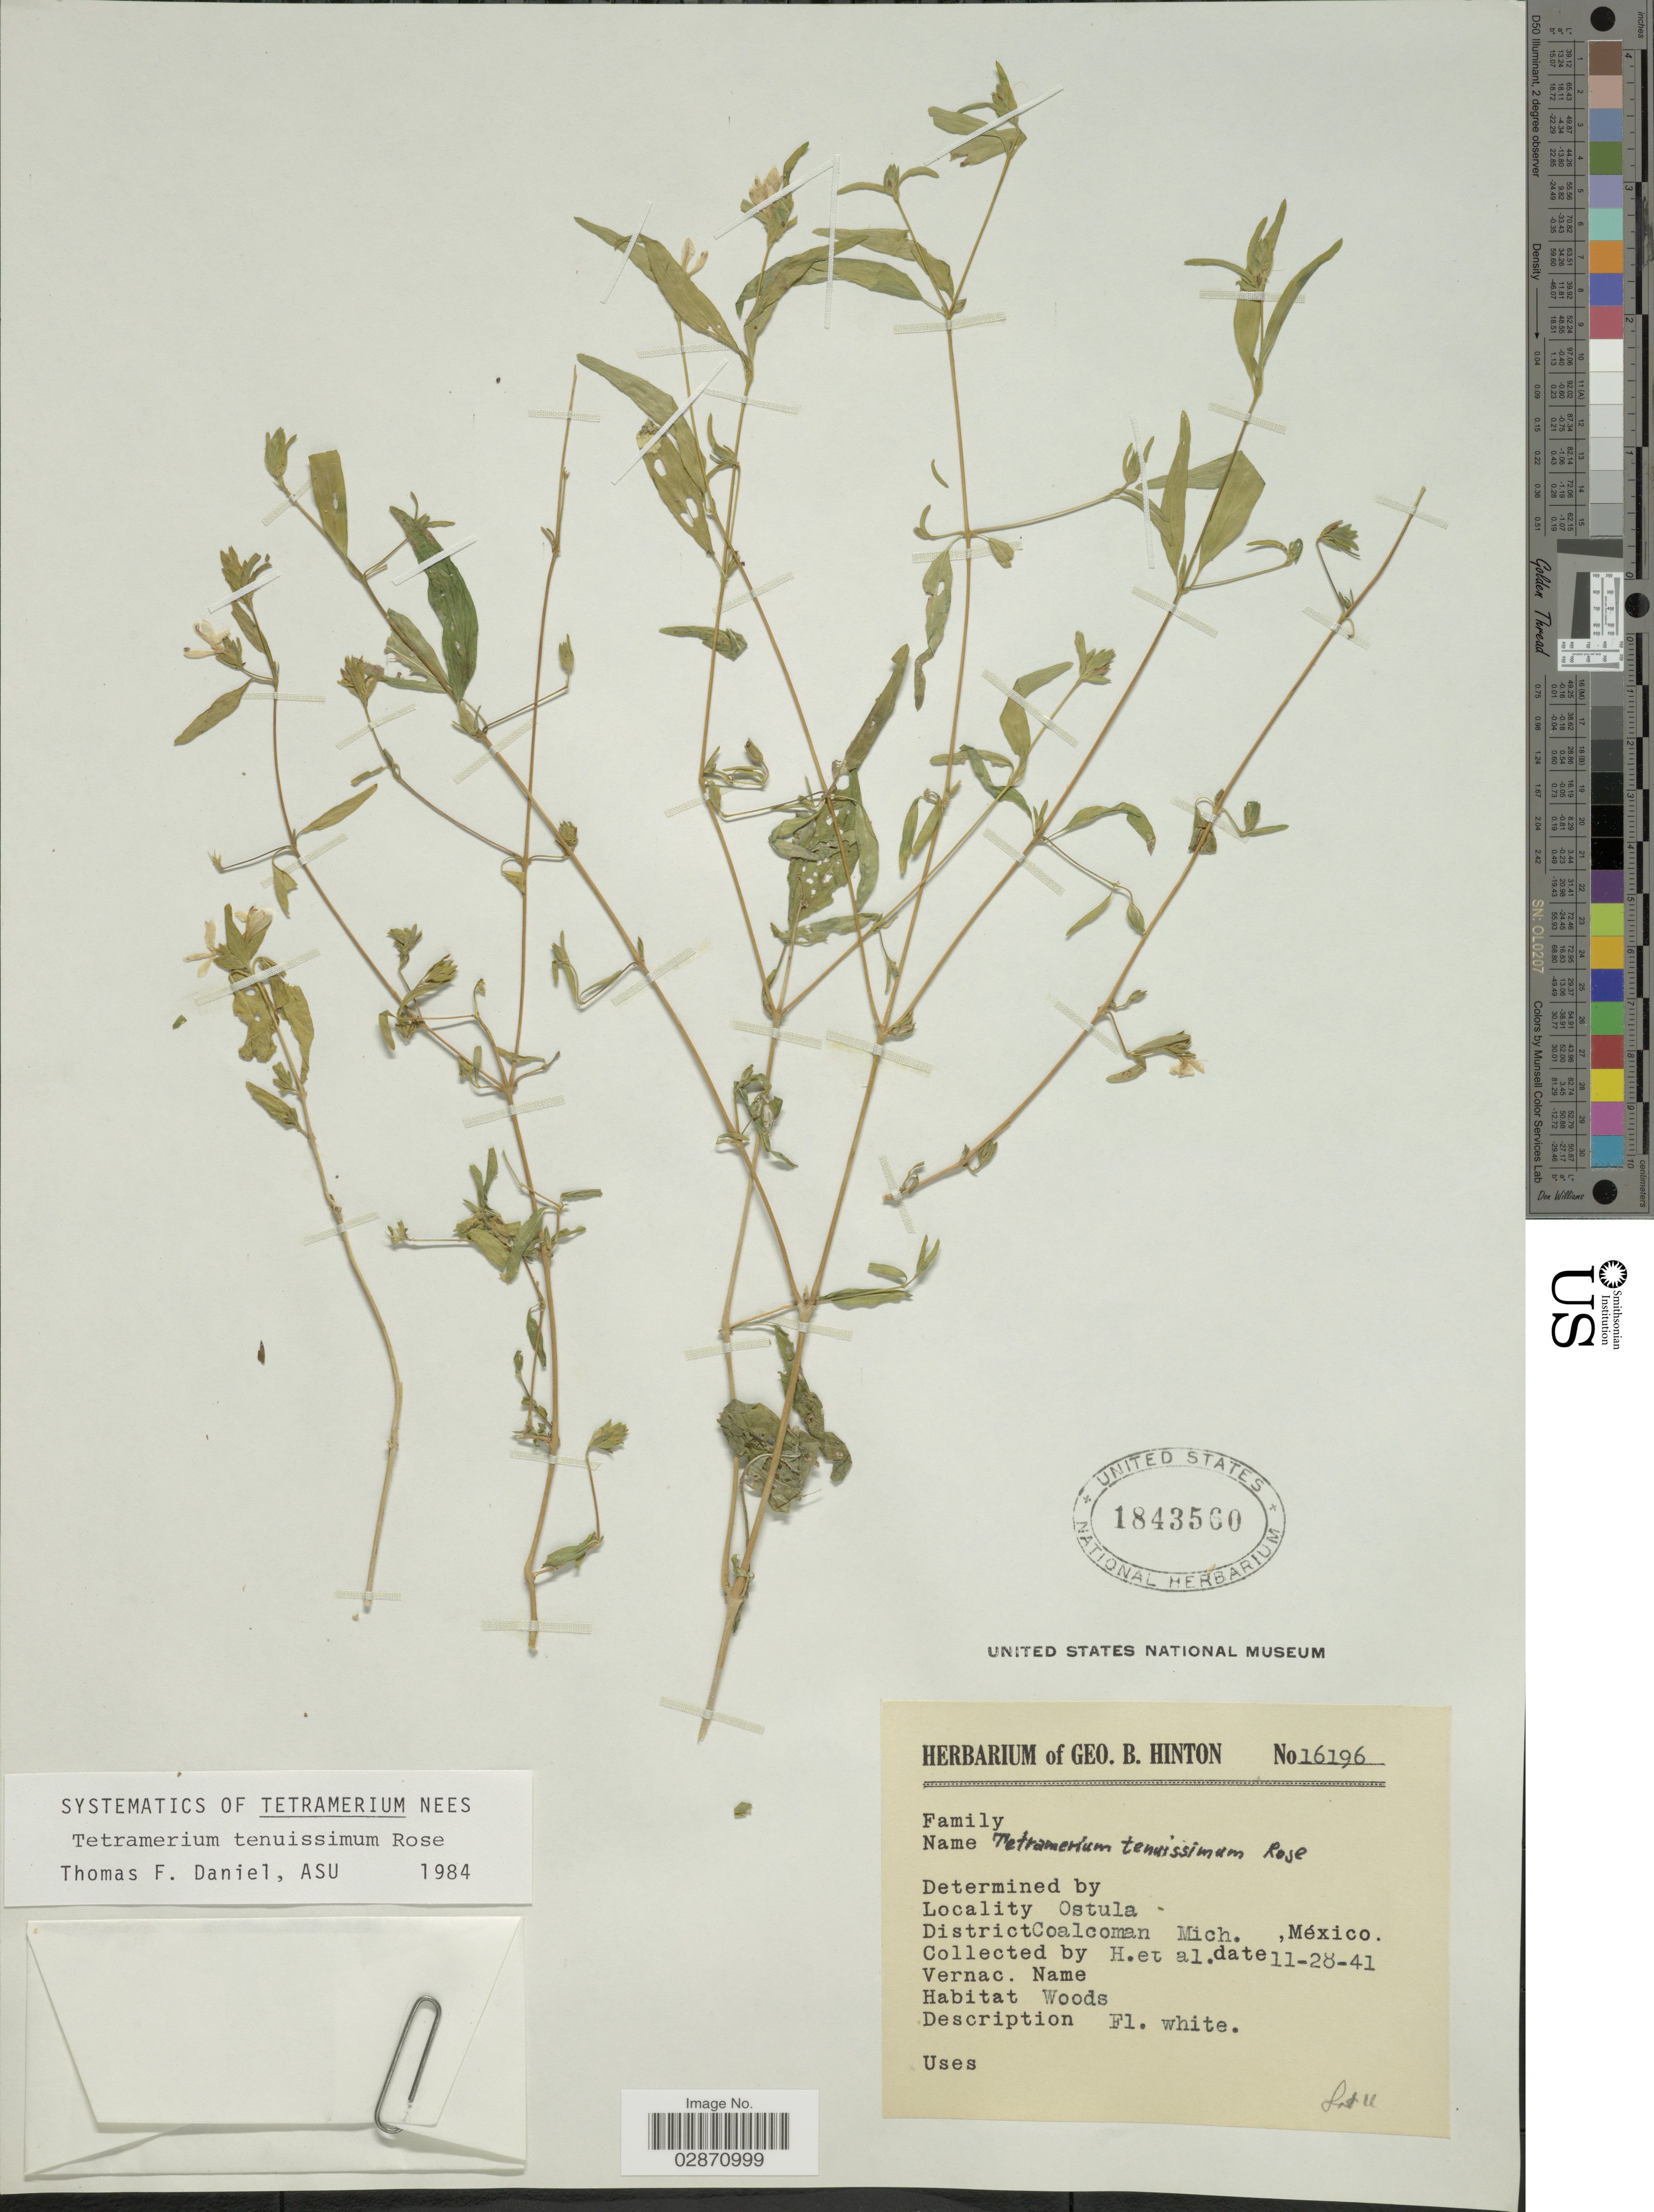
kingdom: Plantae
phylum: Tracheophyta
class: Magnoliopsida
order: Lamiales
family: Acanthaceae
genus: Tetramerium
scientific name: Tetramerium tenuissimum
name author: Rose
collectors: G. B. Hinton & et al.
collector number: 16196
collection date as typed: Transcribed d/m/y: 28/11/41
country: Mexico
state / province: Michoacán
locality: Ostula, District Coalcoman.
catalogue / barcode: US 1843560